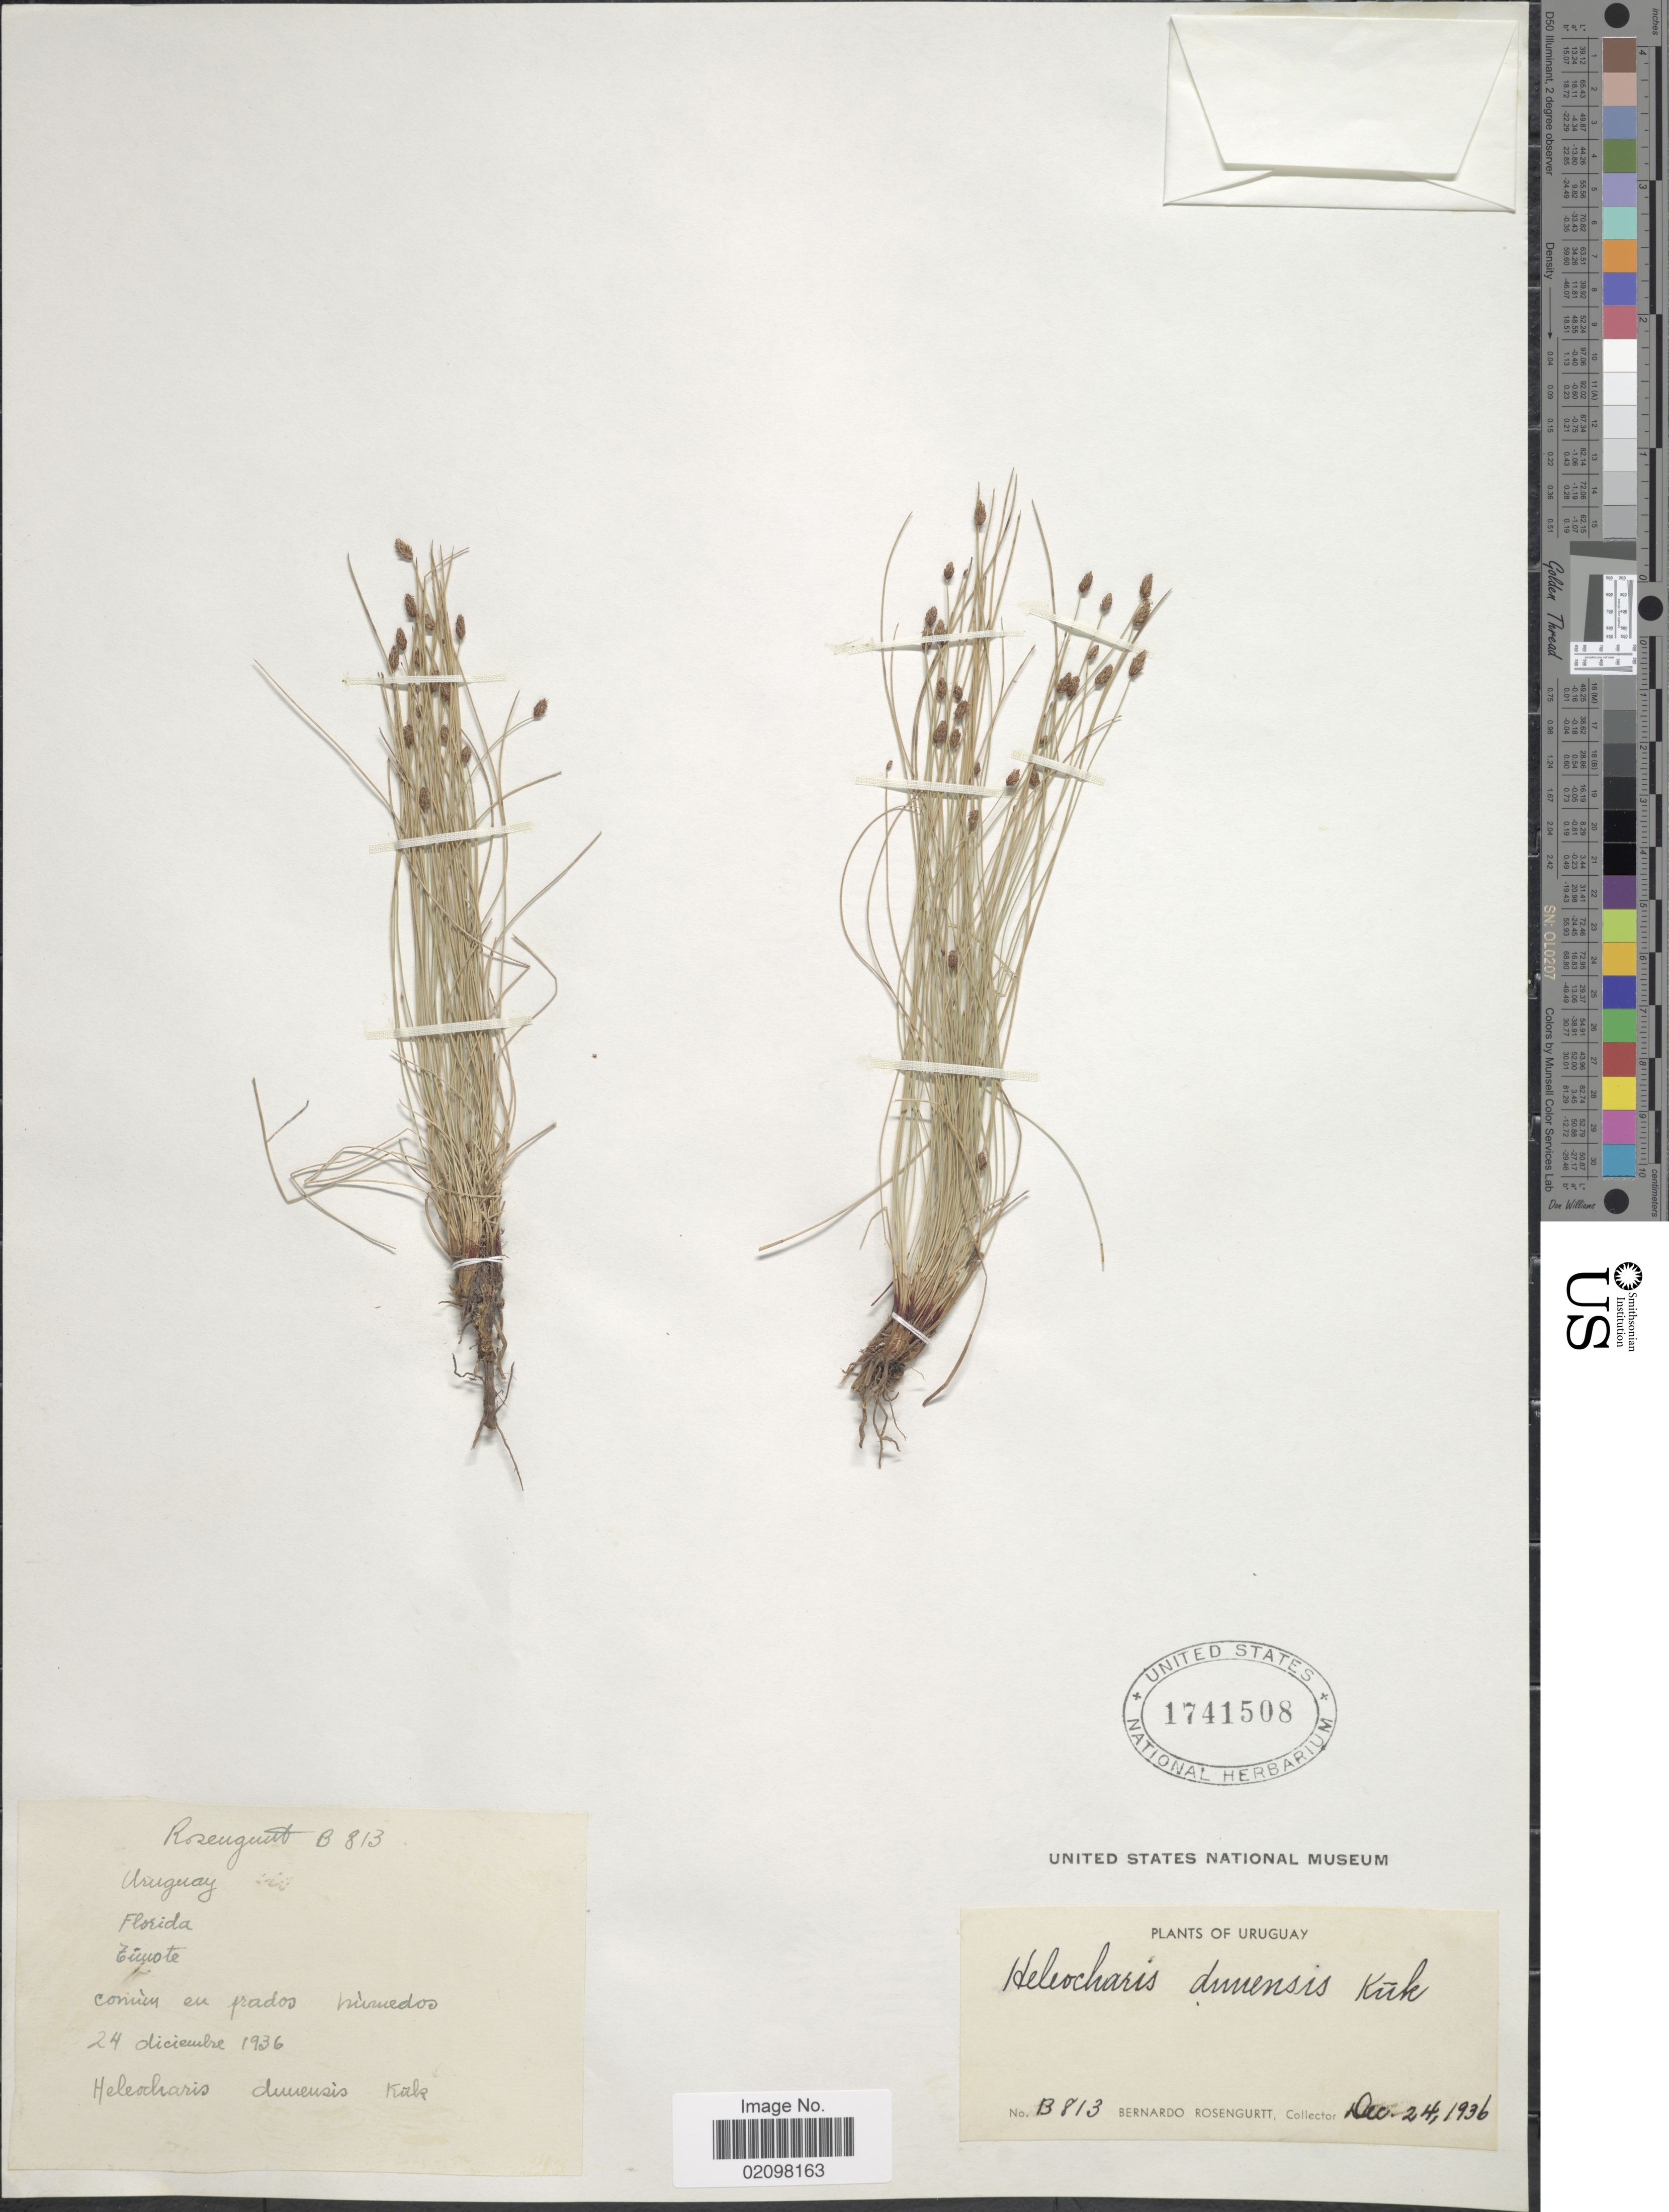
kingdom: Plantae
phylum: Tracheophyta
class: Liliopsida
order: Poales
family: Cyperaceae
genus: Eleocharis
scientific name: Eleocharis dunensis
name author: Kük.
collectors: B. Rosengurtt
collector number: B813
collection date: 1936-12-24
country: Uruguay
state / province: Florida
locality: Timote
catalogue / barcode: US 1741508